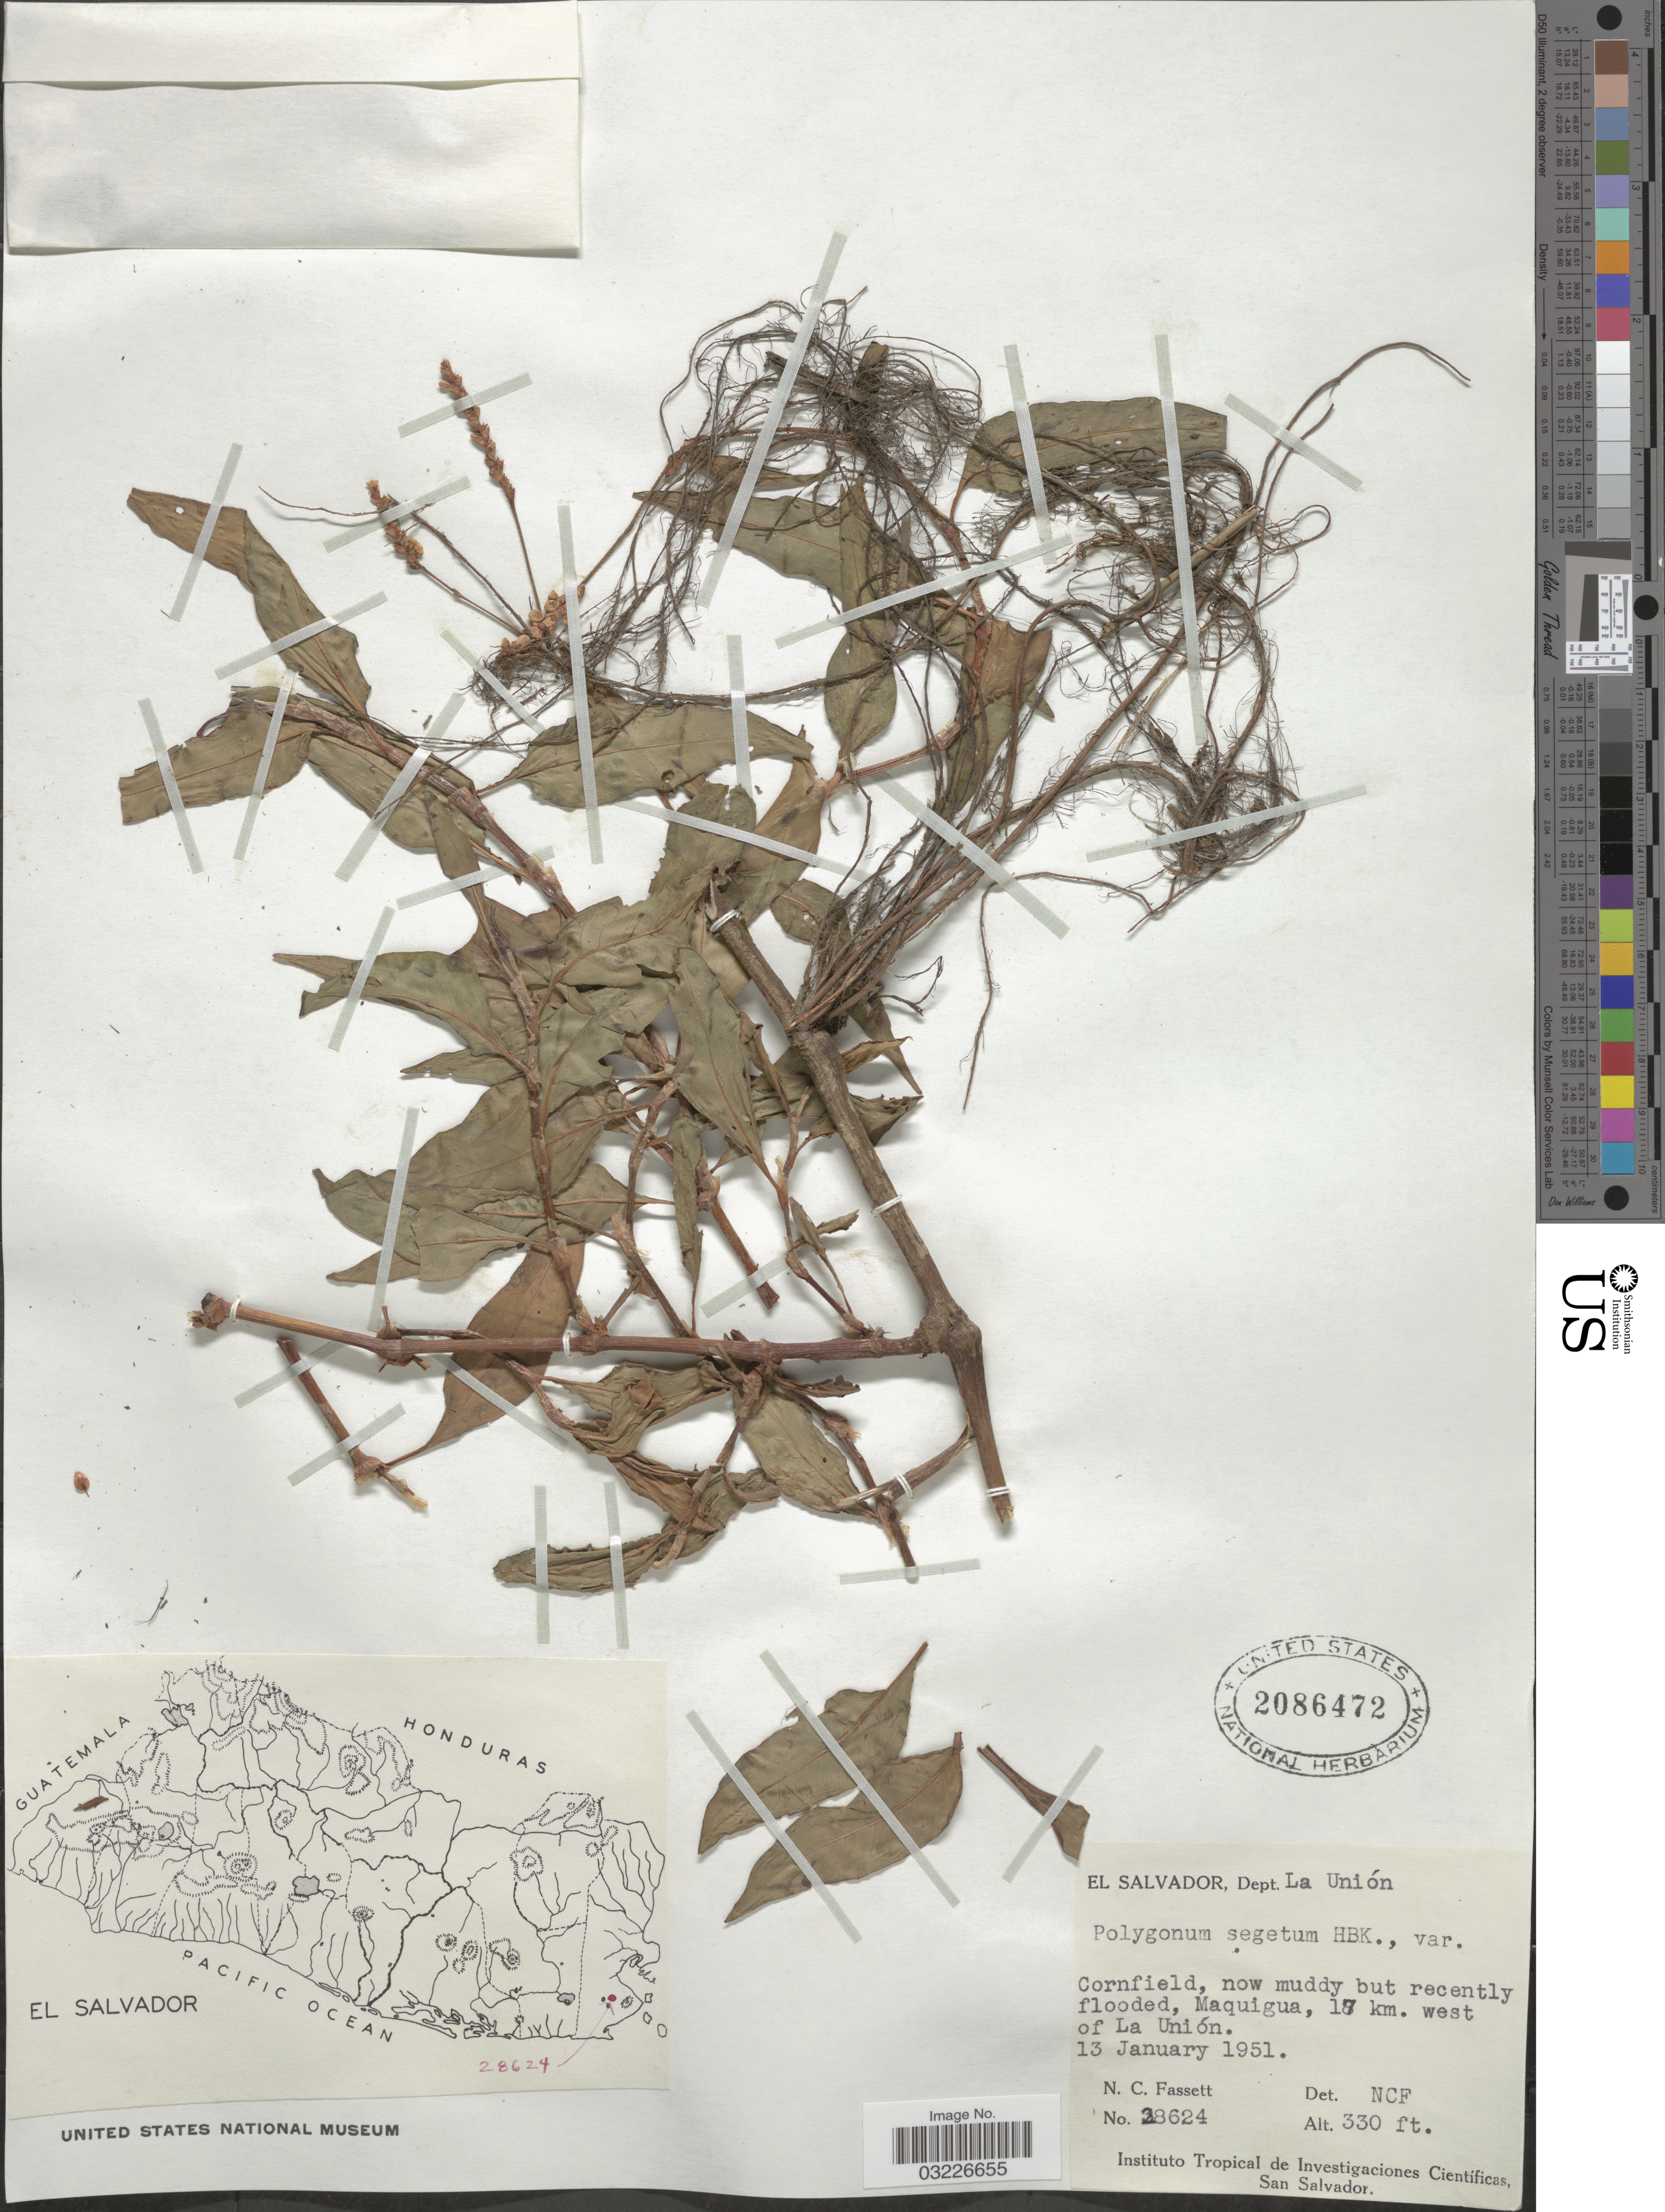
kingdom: Plantae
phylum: Tracheophyta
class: Magnoliopsida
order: Caryophyllales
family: Polygonaceae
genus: Polygonum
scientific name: Polygonum segetum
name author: Kunth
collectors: N. C. Fassett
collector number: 28624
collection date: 1951-01-13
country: El Salvador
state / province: La Union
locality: Dept. La Unión. Maquigua, 17 km. west of La Unión.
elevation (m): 101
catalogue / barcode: US 2086472